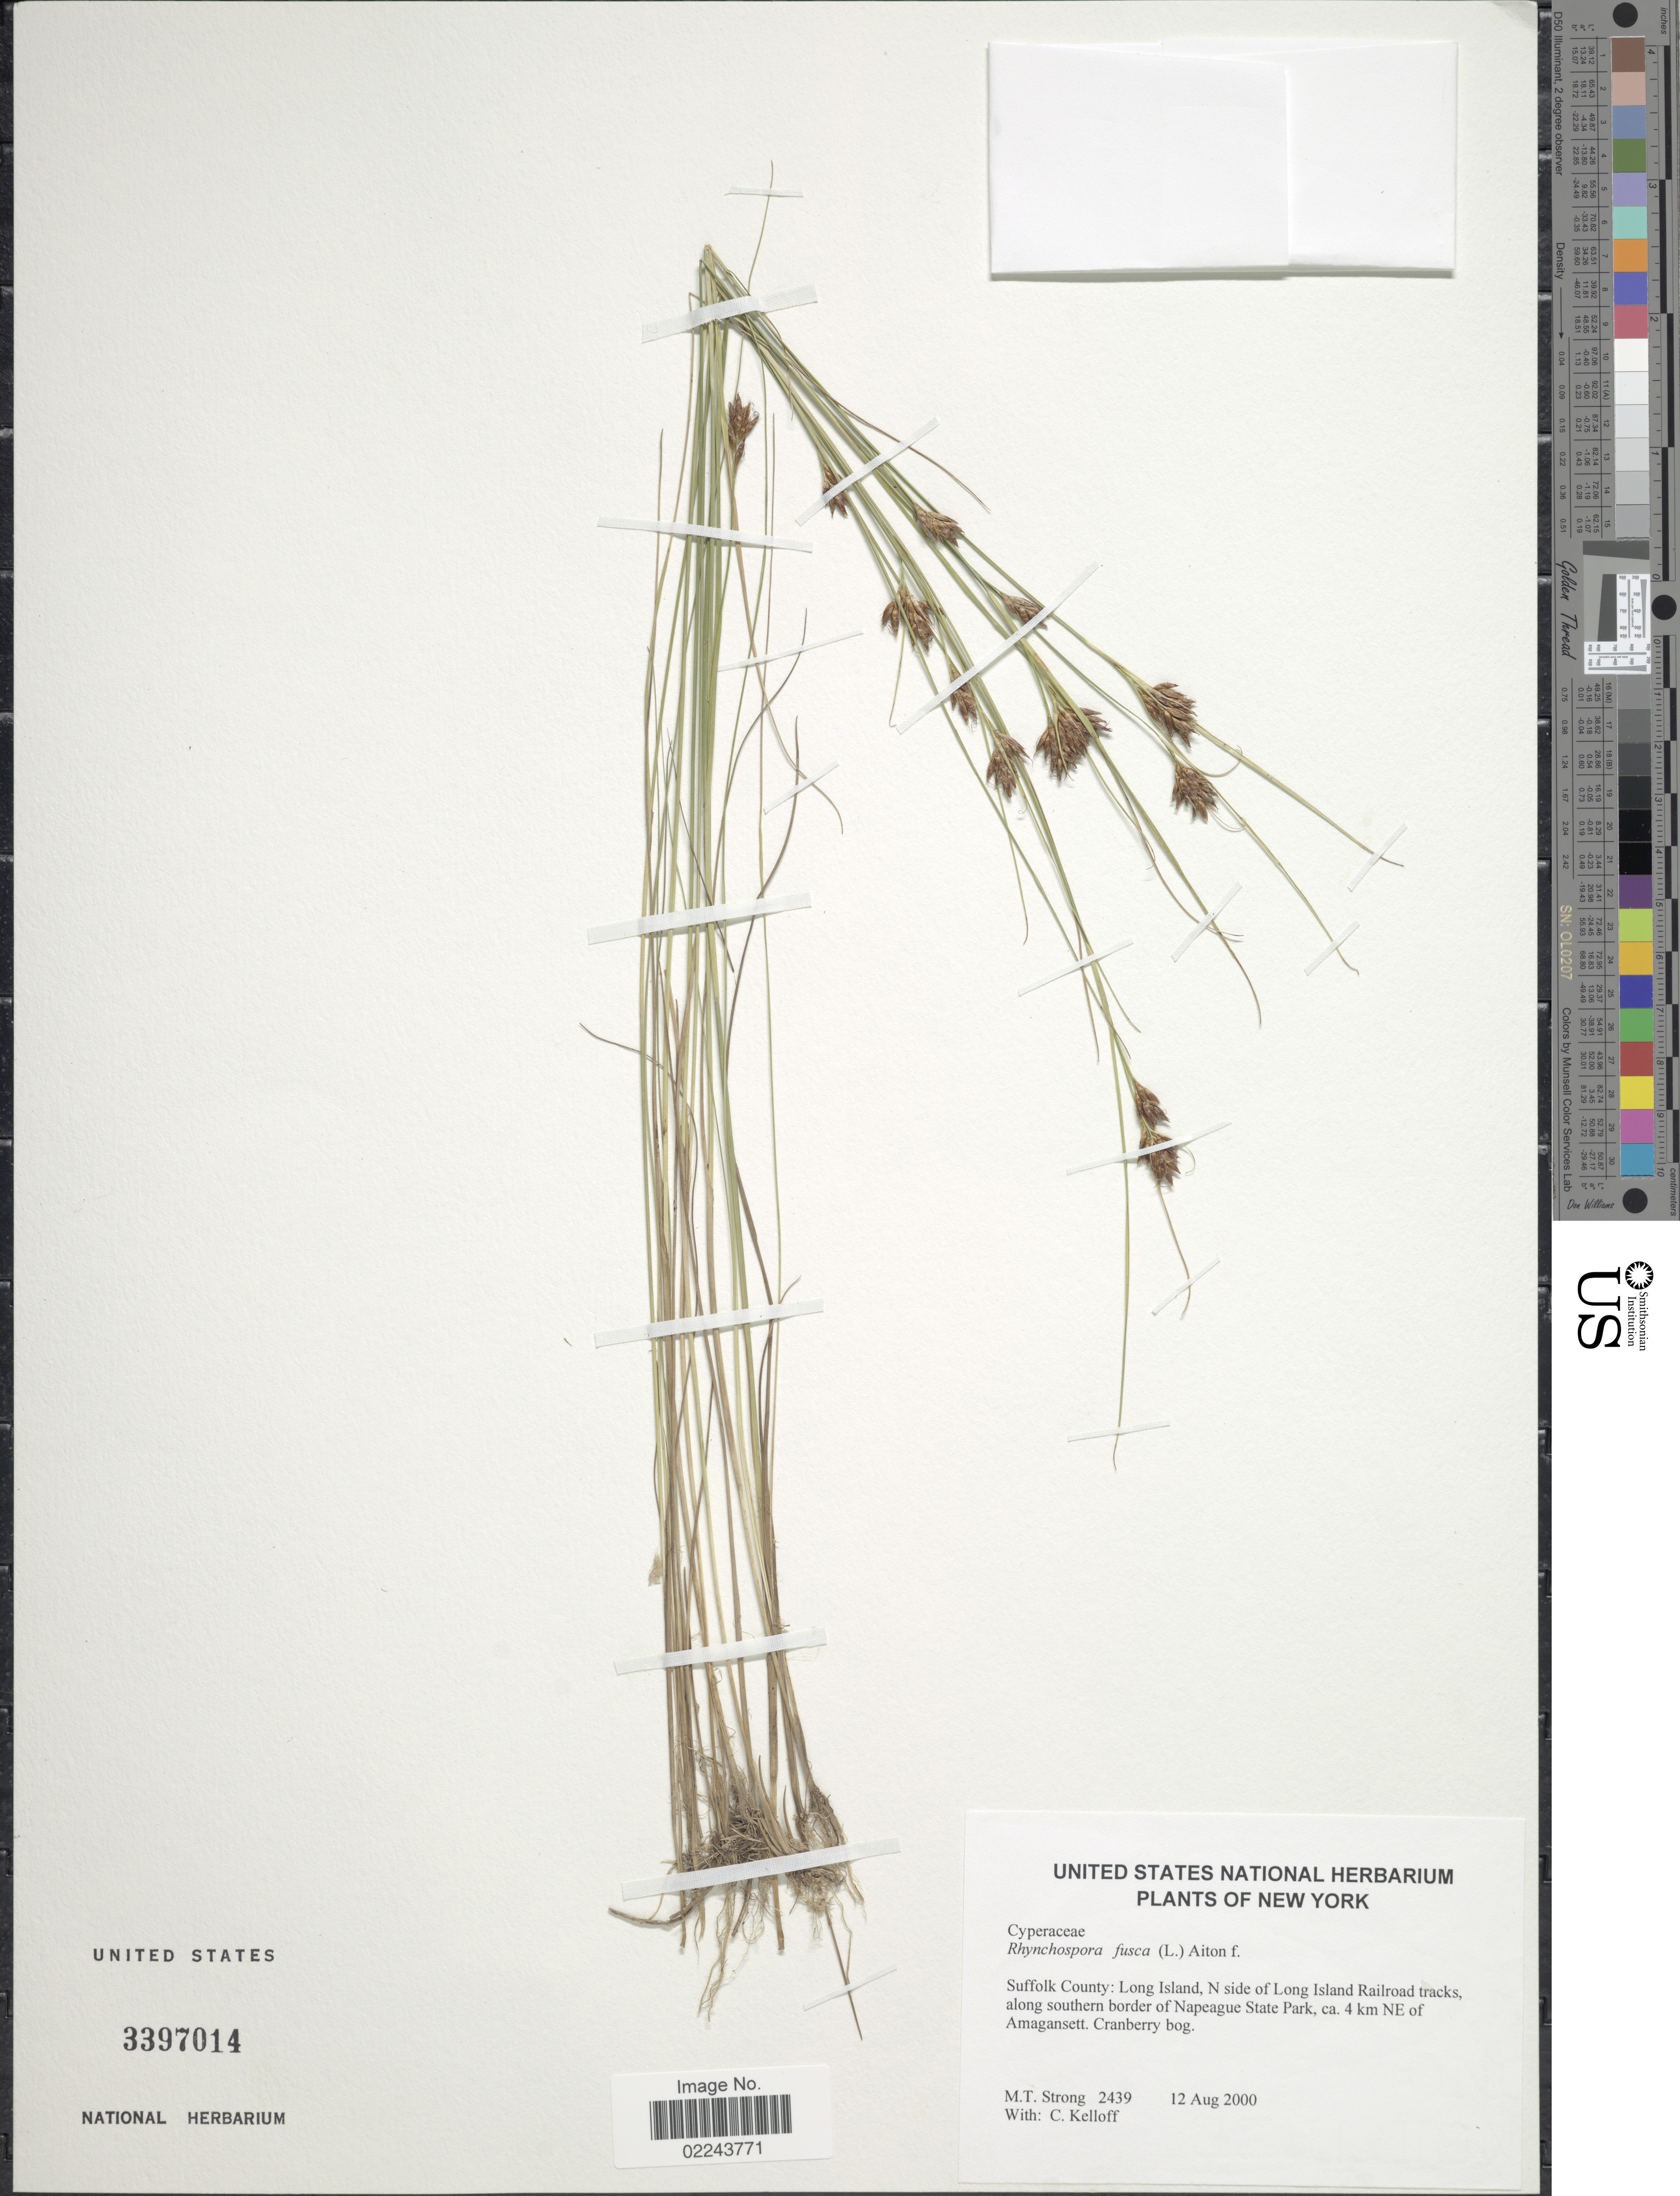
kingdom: Plantae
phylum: Tracheophyta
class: Liliopsida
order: Poales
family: Cyperaceae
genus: Rhynchospora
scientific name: Rhynchospora fusca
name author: (L.) W.T. Aiton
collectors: M. T. Strong & C. L. Kelloff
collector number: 2439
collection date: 2000-08-12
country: United States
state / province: New York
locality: Suffolk County, Long Island, N side of Long Island Railroad tracks, along southern border of Napeague State Park, ca 4 km NE of Amagansett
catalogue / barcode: US 3397014